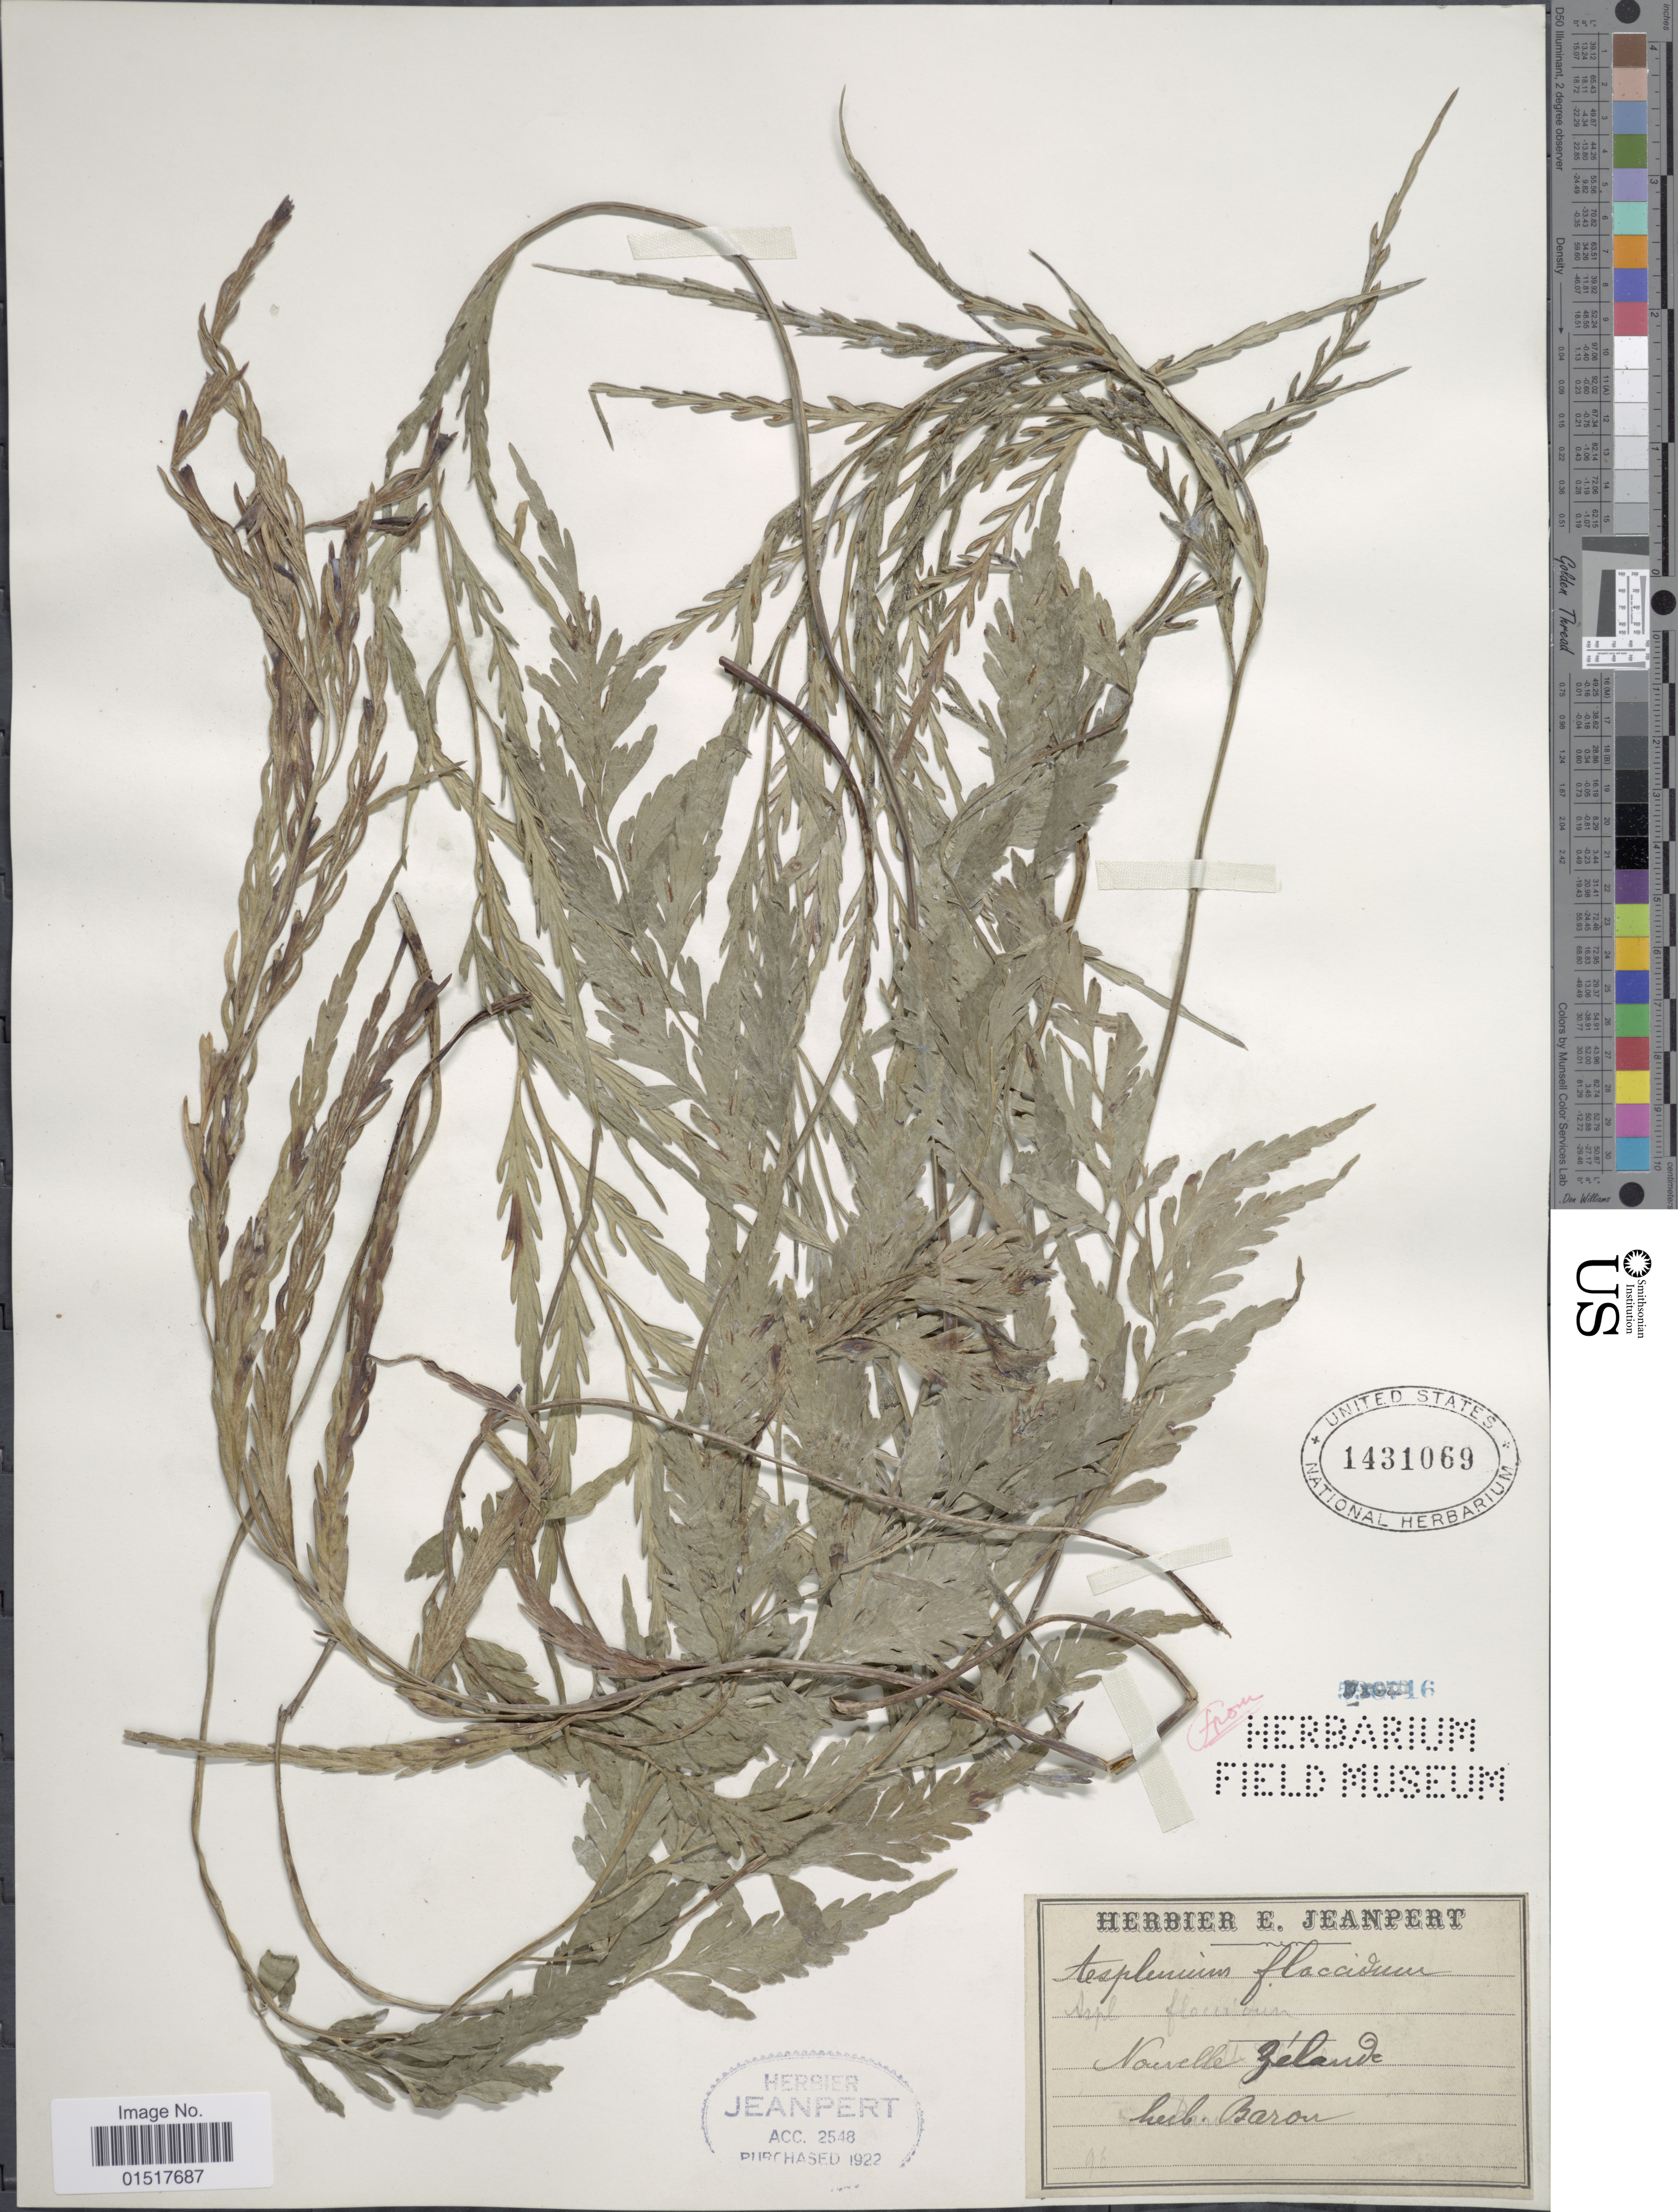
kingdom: Plantae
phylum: Tracheophyta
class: Polypodiopsida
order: Polypodiales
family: Aspleniaceae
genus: Asplenium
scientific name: Asplenium flaccidum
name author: Bonap.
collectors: ex herb. Baron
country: New Zealand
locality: Nouvelle Zélande.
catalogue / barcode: US 1431069